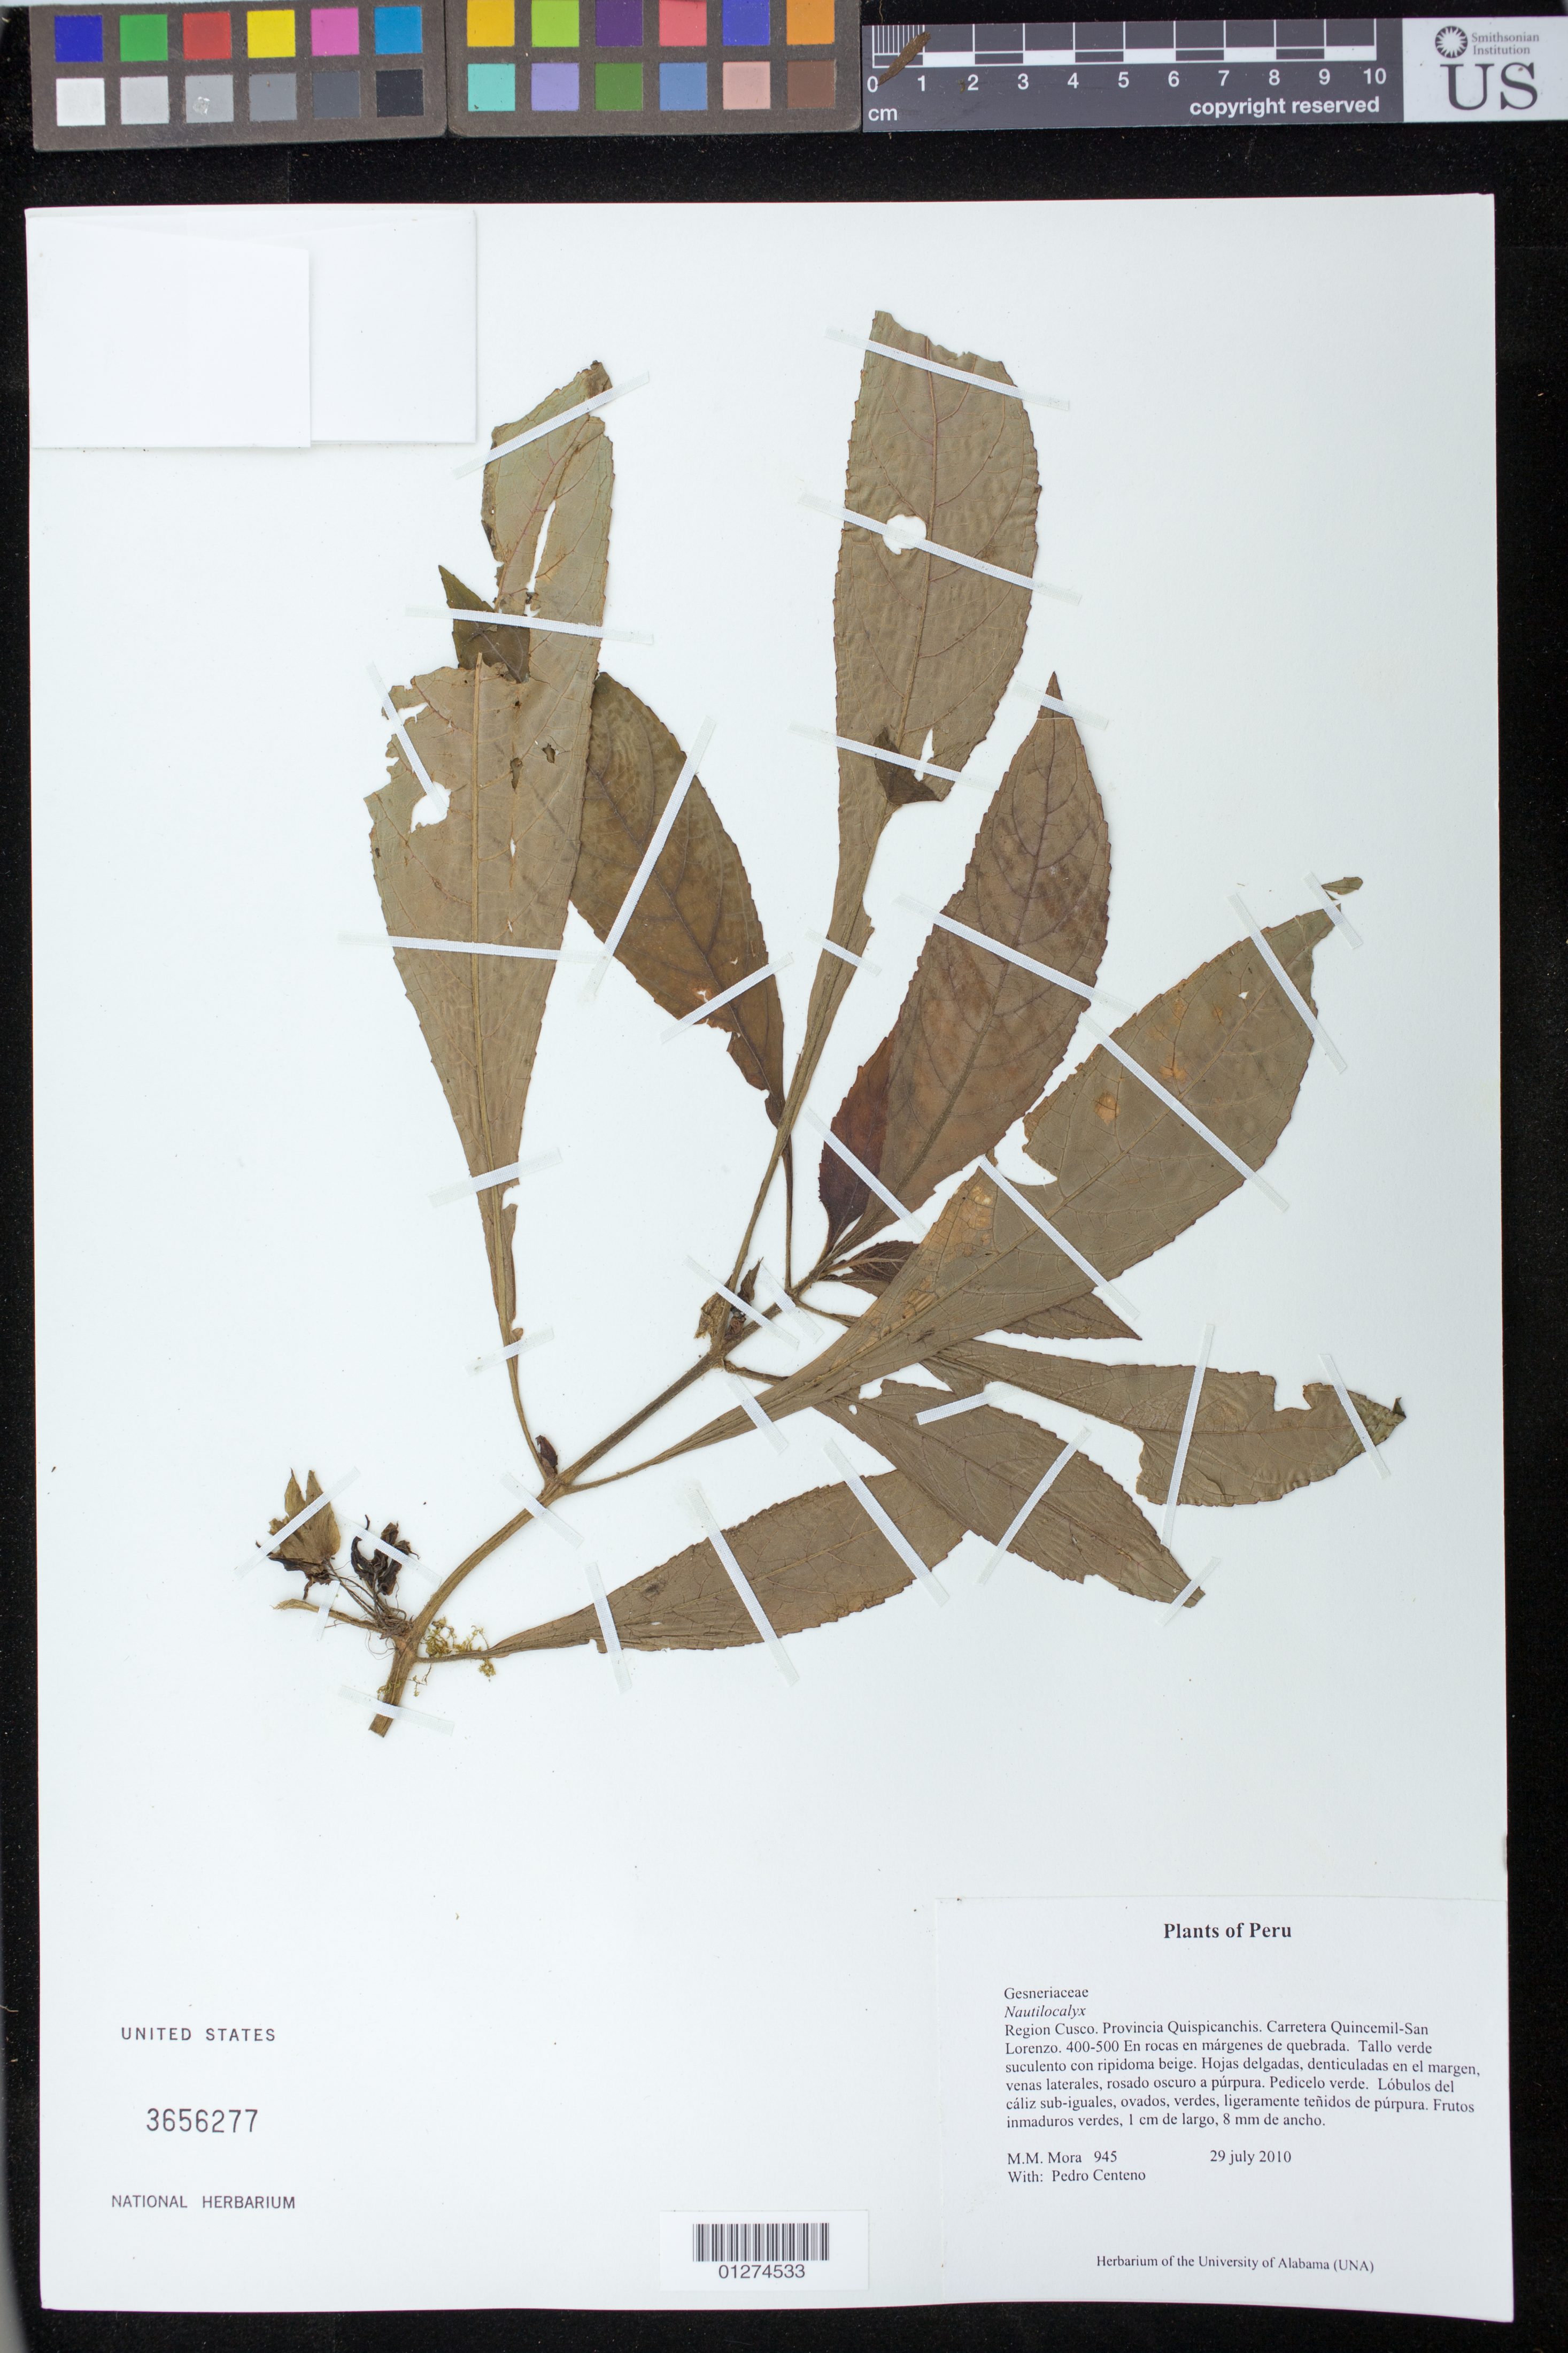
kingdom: Plantae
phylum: Tracheophyta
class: Magnoliopsida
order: Lamiales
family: Gesneriaceae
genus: Nautilocalyx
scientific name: Nautilocalyx sp.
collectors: M. M. Mora & P. Centeno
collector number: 945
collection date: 2010-07-29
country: Peru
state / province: Cusco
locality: Provinica Quispicanchis. Carretera Quincemil-San Lorenzo.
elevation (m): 400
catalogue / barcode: US 3656277